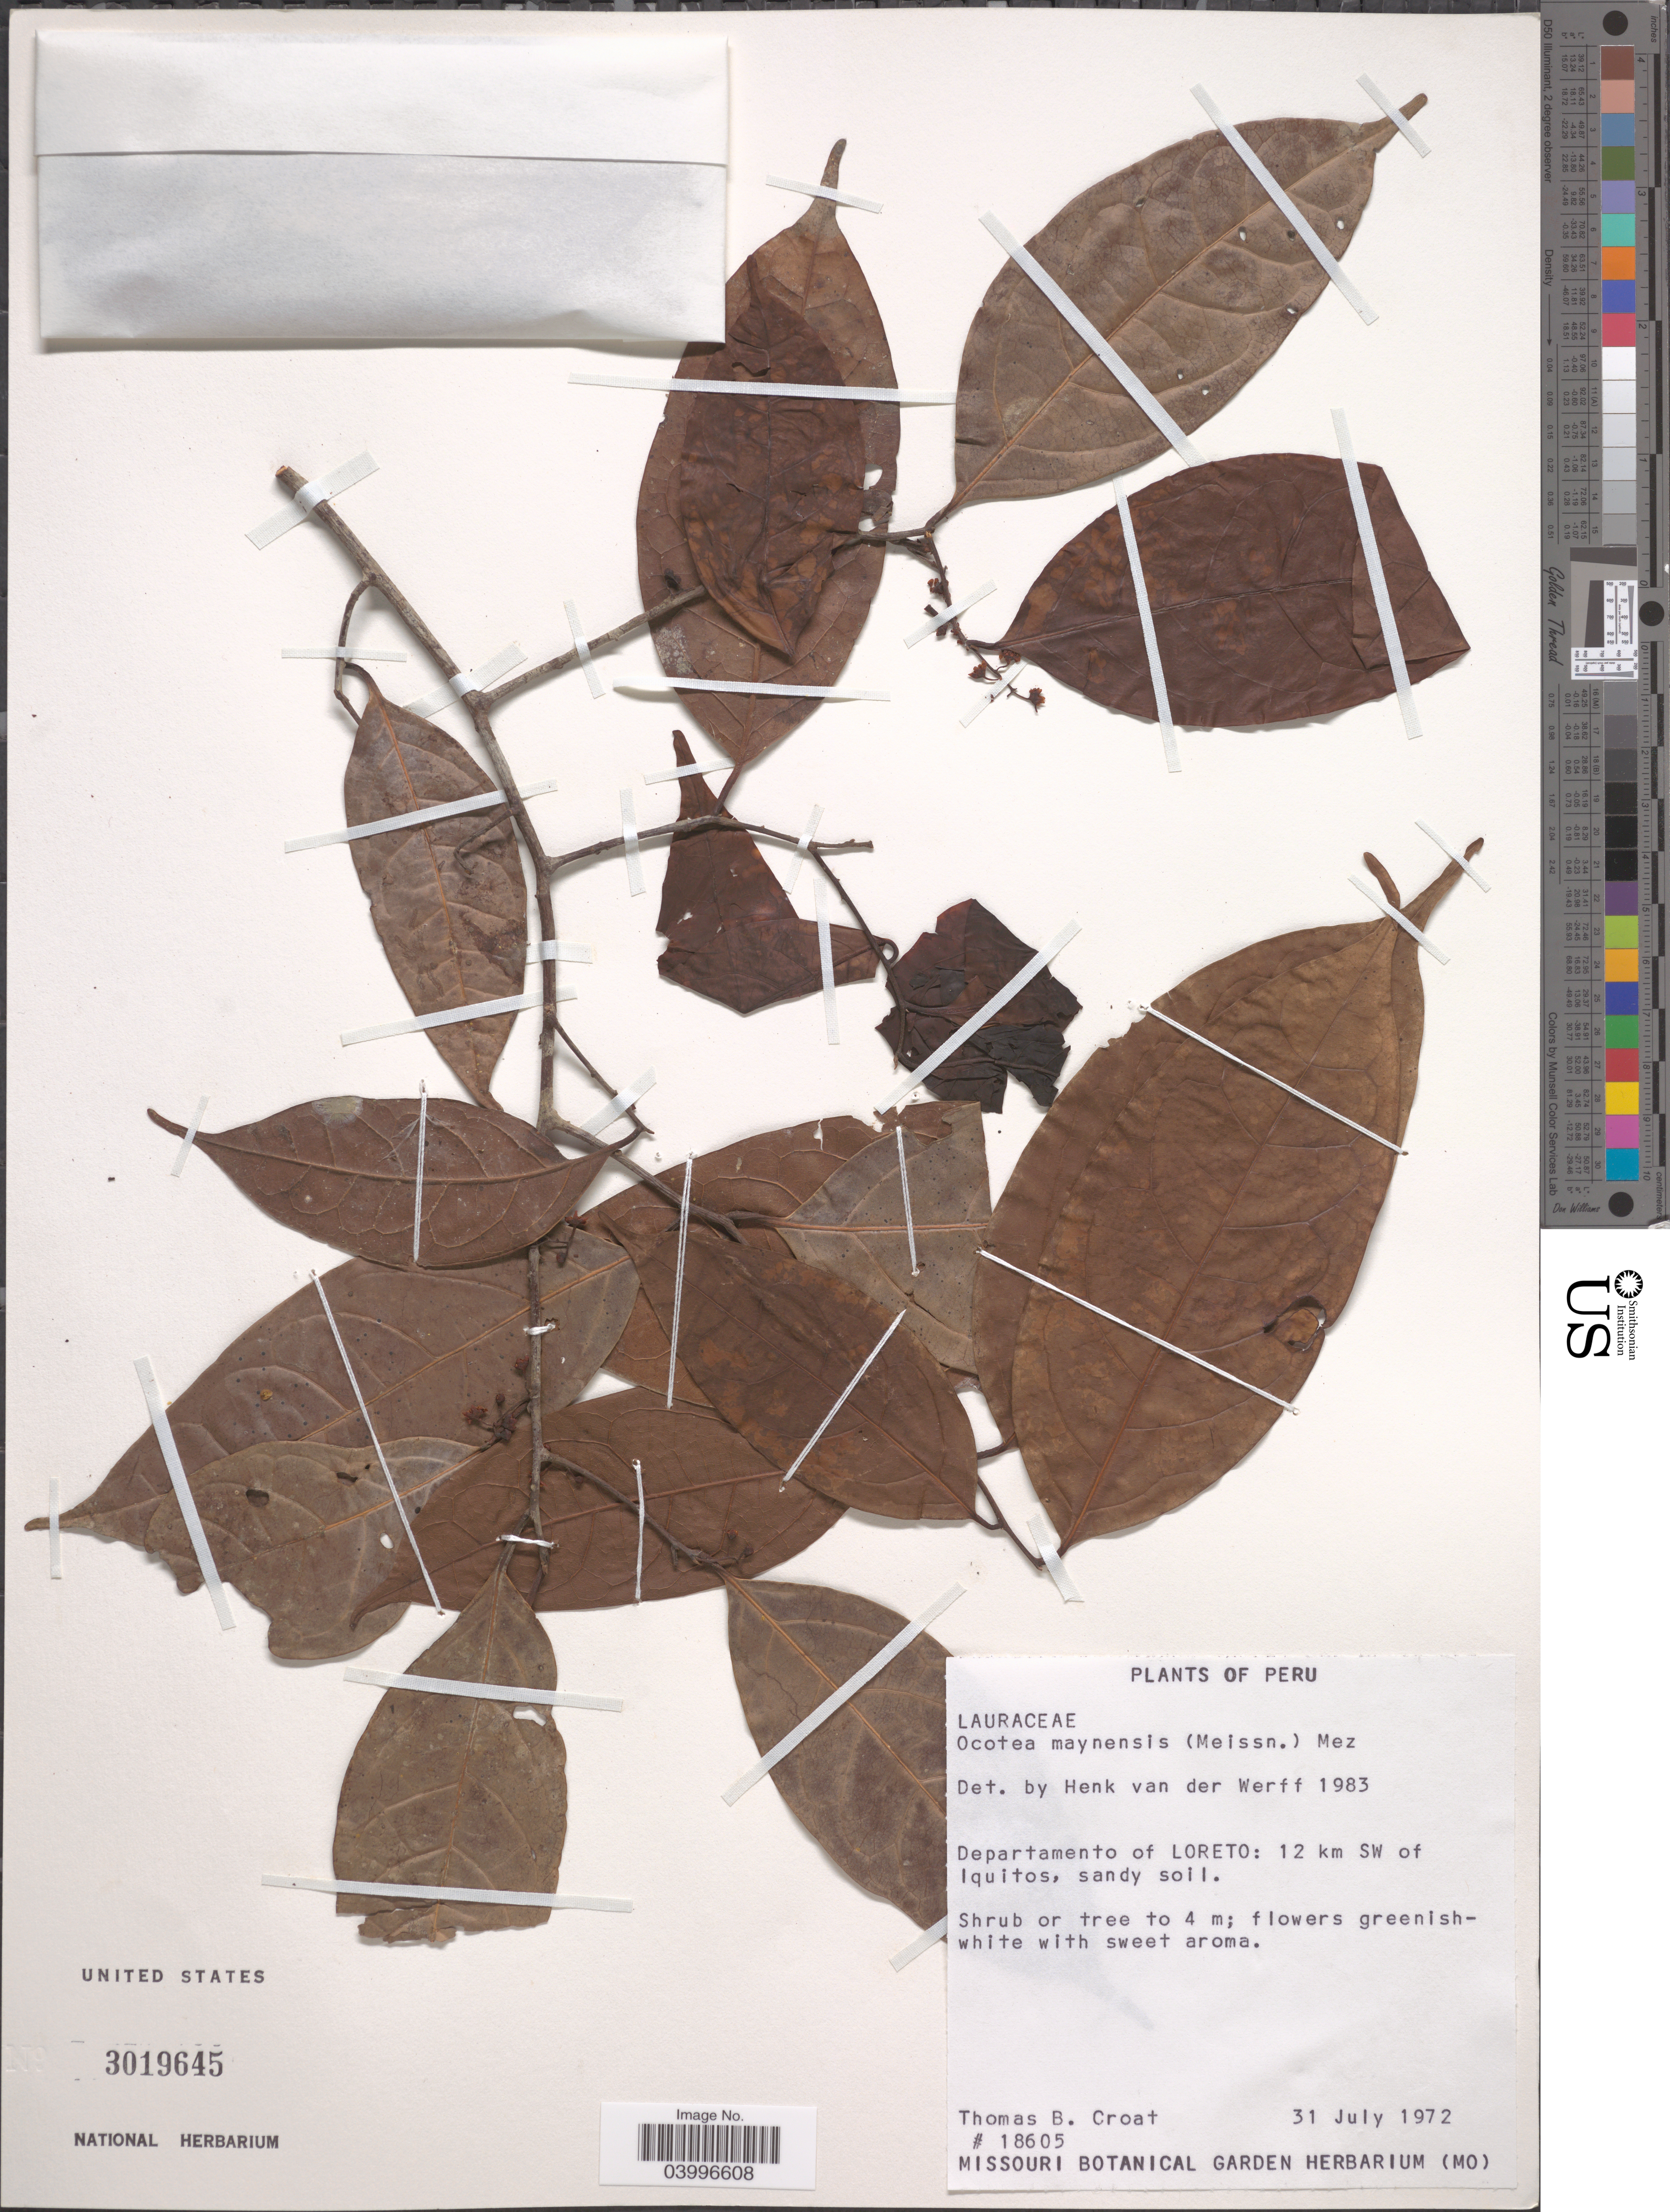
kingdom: Plantae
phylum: Tracheophyta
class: Magnoliopsida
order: Laurales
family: Lauraceae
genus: Ocotea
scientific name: Ocotea maynensis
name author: (Meisn.) Mez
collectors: T. B. Croat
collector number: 18605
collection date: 1972-07-31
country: Peru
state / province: Loreto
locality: Departamento of Loreto: 12 km SW of Iquitos.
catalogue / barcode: US 3019645